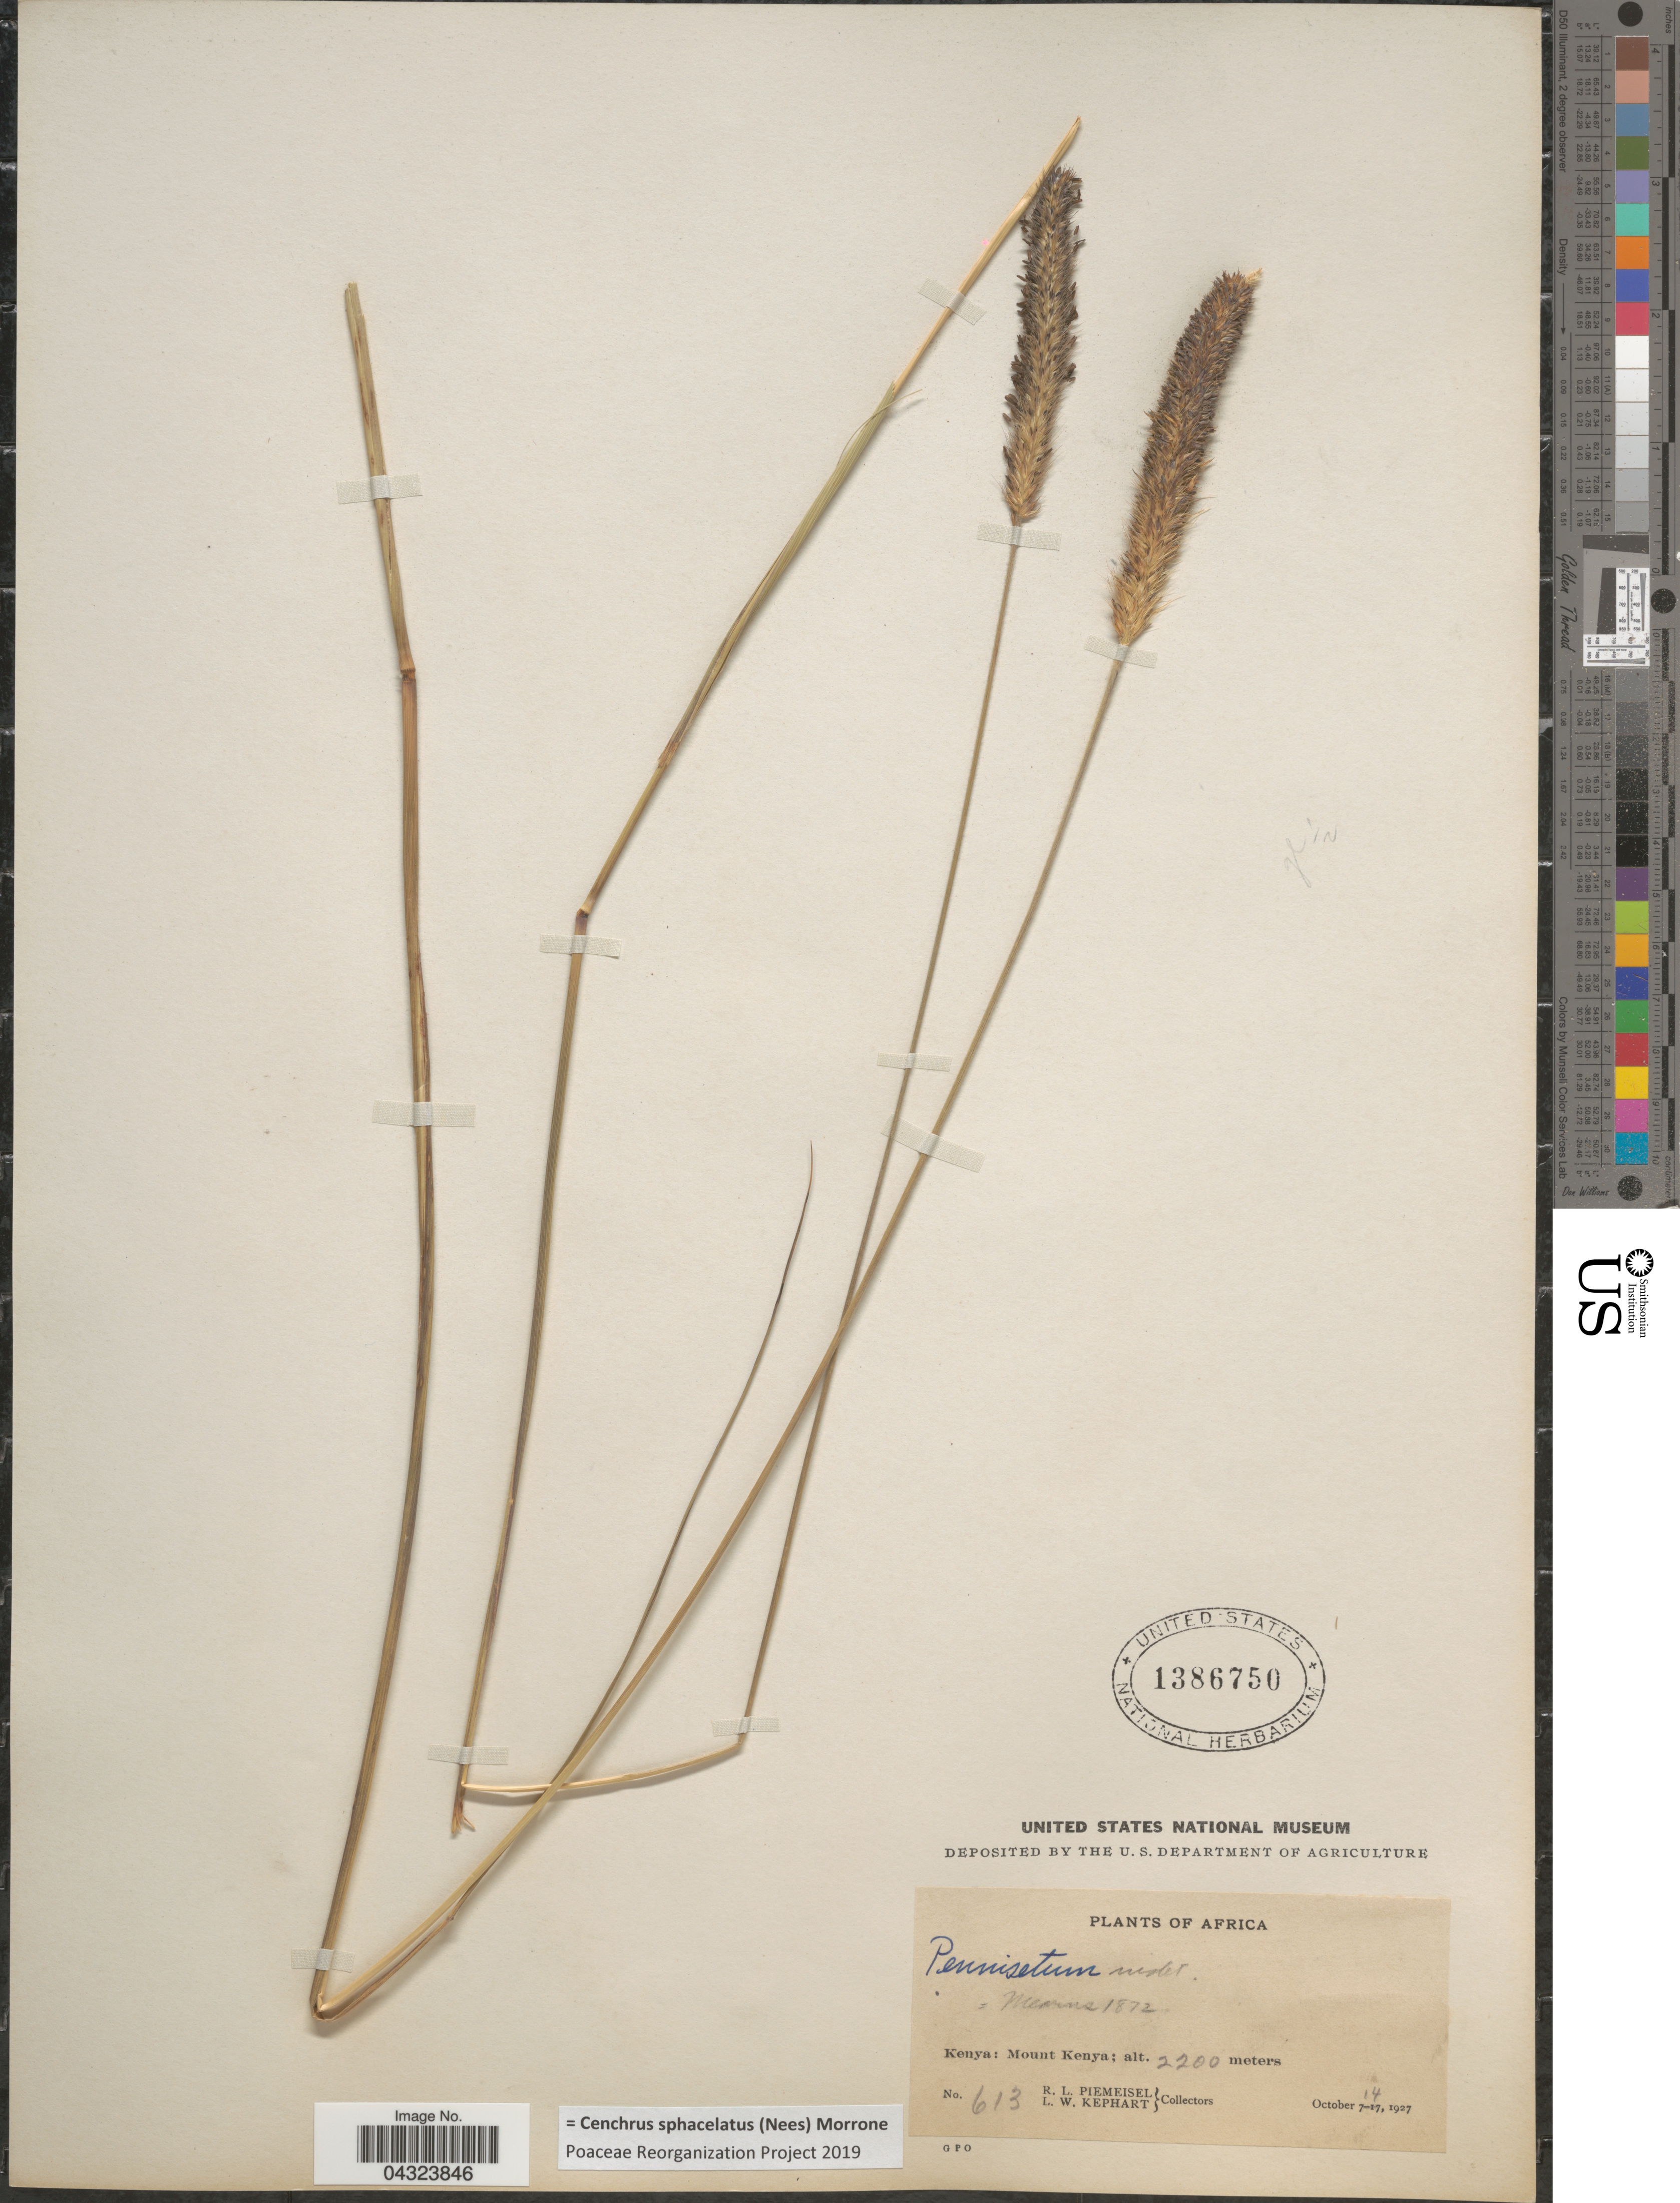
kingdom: Plantae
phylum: Tracheophyta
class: Liliopsida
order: Poales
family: Poaceae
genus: Cenchrus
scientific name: Cenchrus sphacelatus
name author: (Nees) Morrone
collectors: R. L. Piemeisel & L. W. Kephart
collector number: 613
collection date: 1927-10-14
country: Kenya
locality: Mount Kenya.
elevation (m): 2200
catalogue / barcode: US 1386750